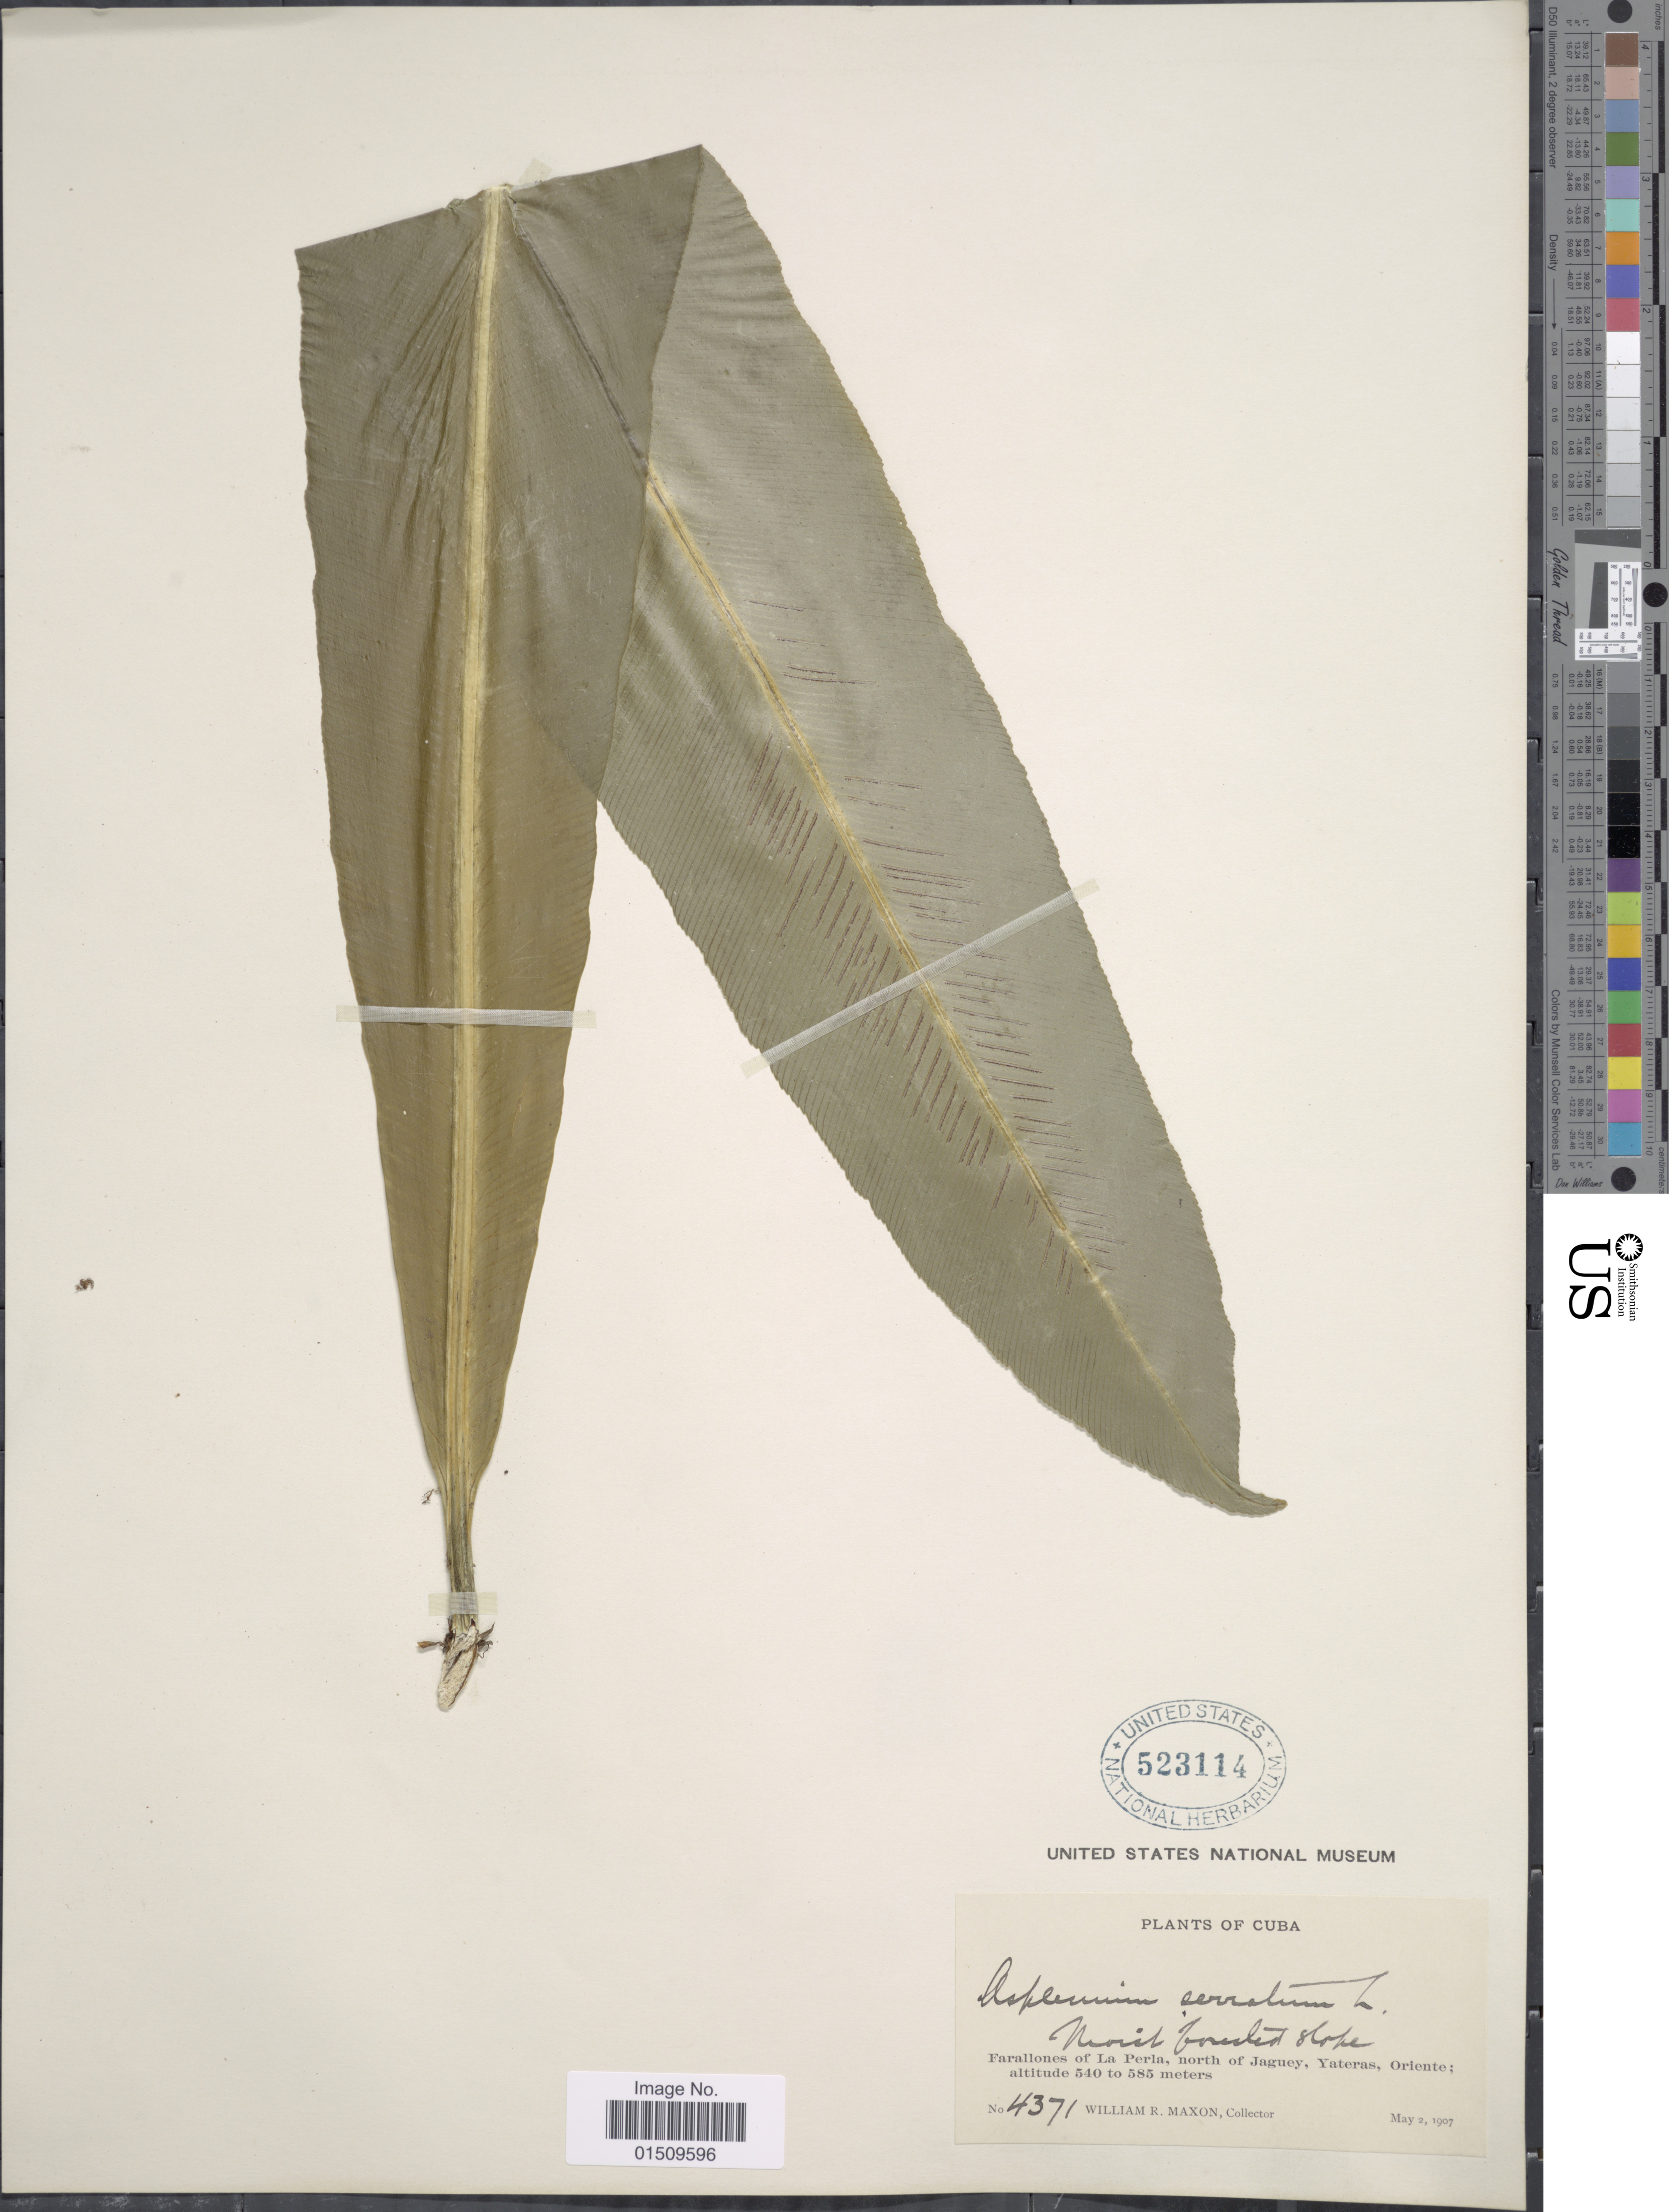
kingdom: Plantae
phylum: Tracheophyta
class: Polypodiopsida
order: Polypodiales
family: Aspleniaceae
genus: Asplenium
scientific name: Asplenium serratum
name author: L.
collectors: W. R. Maxon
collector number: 4371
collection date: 1907-05-02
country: Cuba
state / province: Oriente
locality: Cuba, Farallones of La Perla, north of Jaguey, Yateras.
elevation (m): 540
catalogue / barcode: US 523114